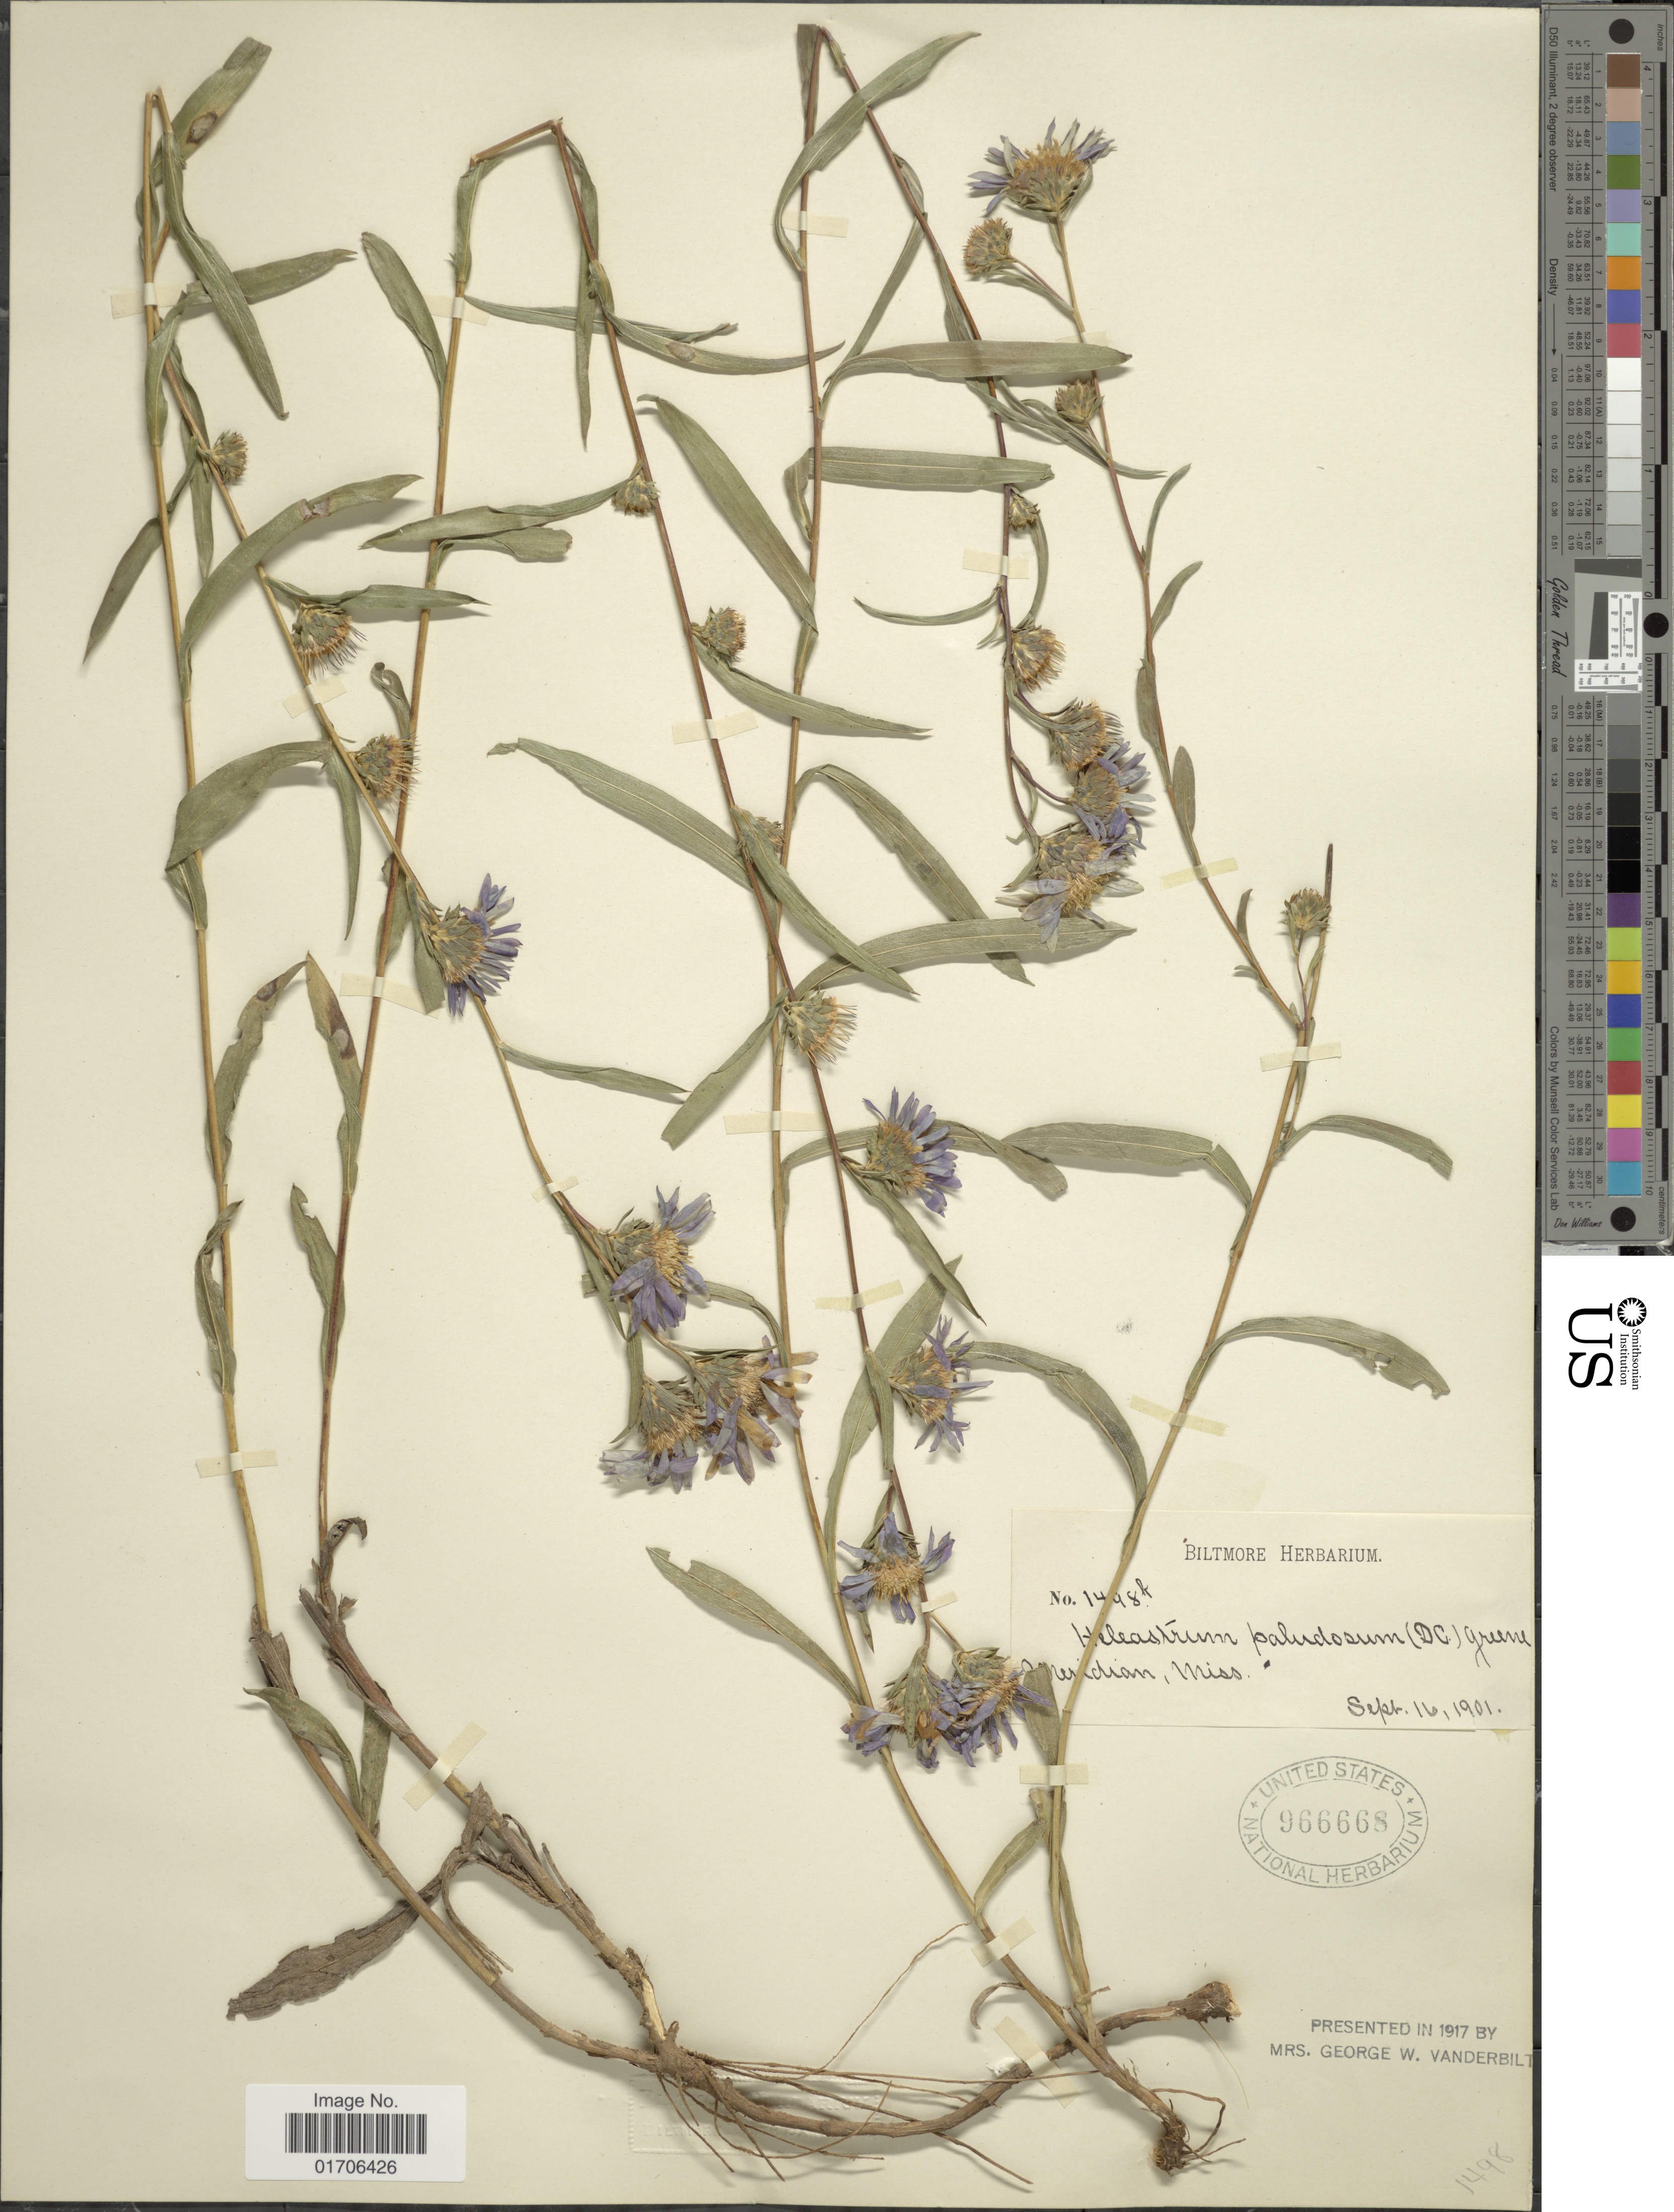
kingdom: Plantae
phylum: Tracheophyta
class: Magnoliopsida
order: Asterales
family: Asteraceae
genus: Eurybia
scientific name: Eurybia hemispherica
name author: G.L. Nesom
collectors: ex herb. Biltmore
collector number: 1498f*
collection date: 1901-09-16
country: United States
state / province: Mississippi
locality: Meridian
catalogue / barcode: US 966668